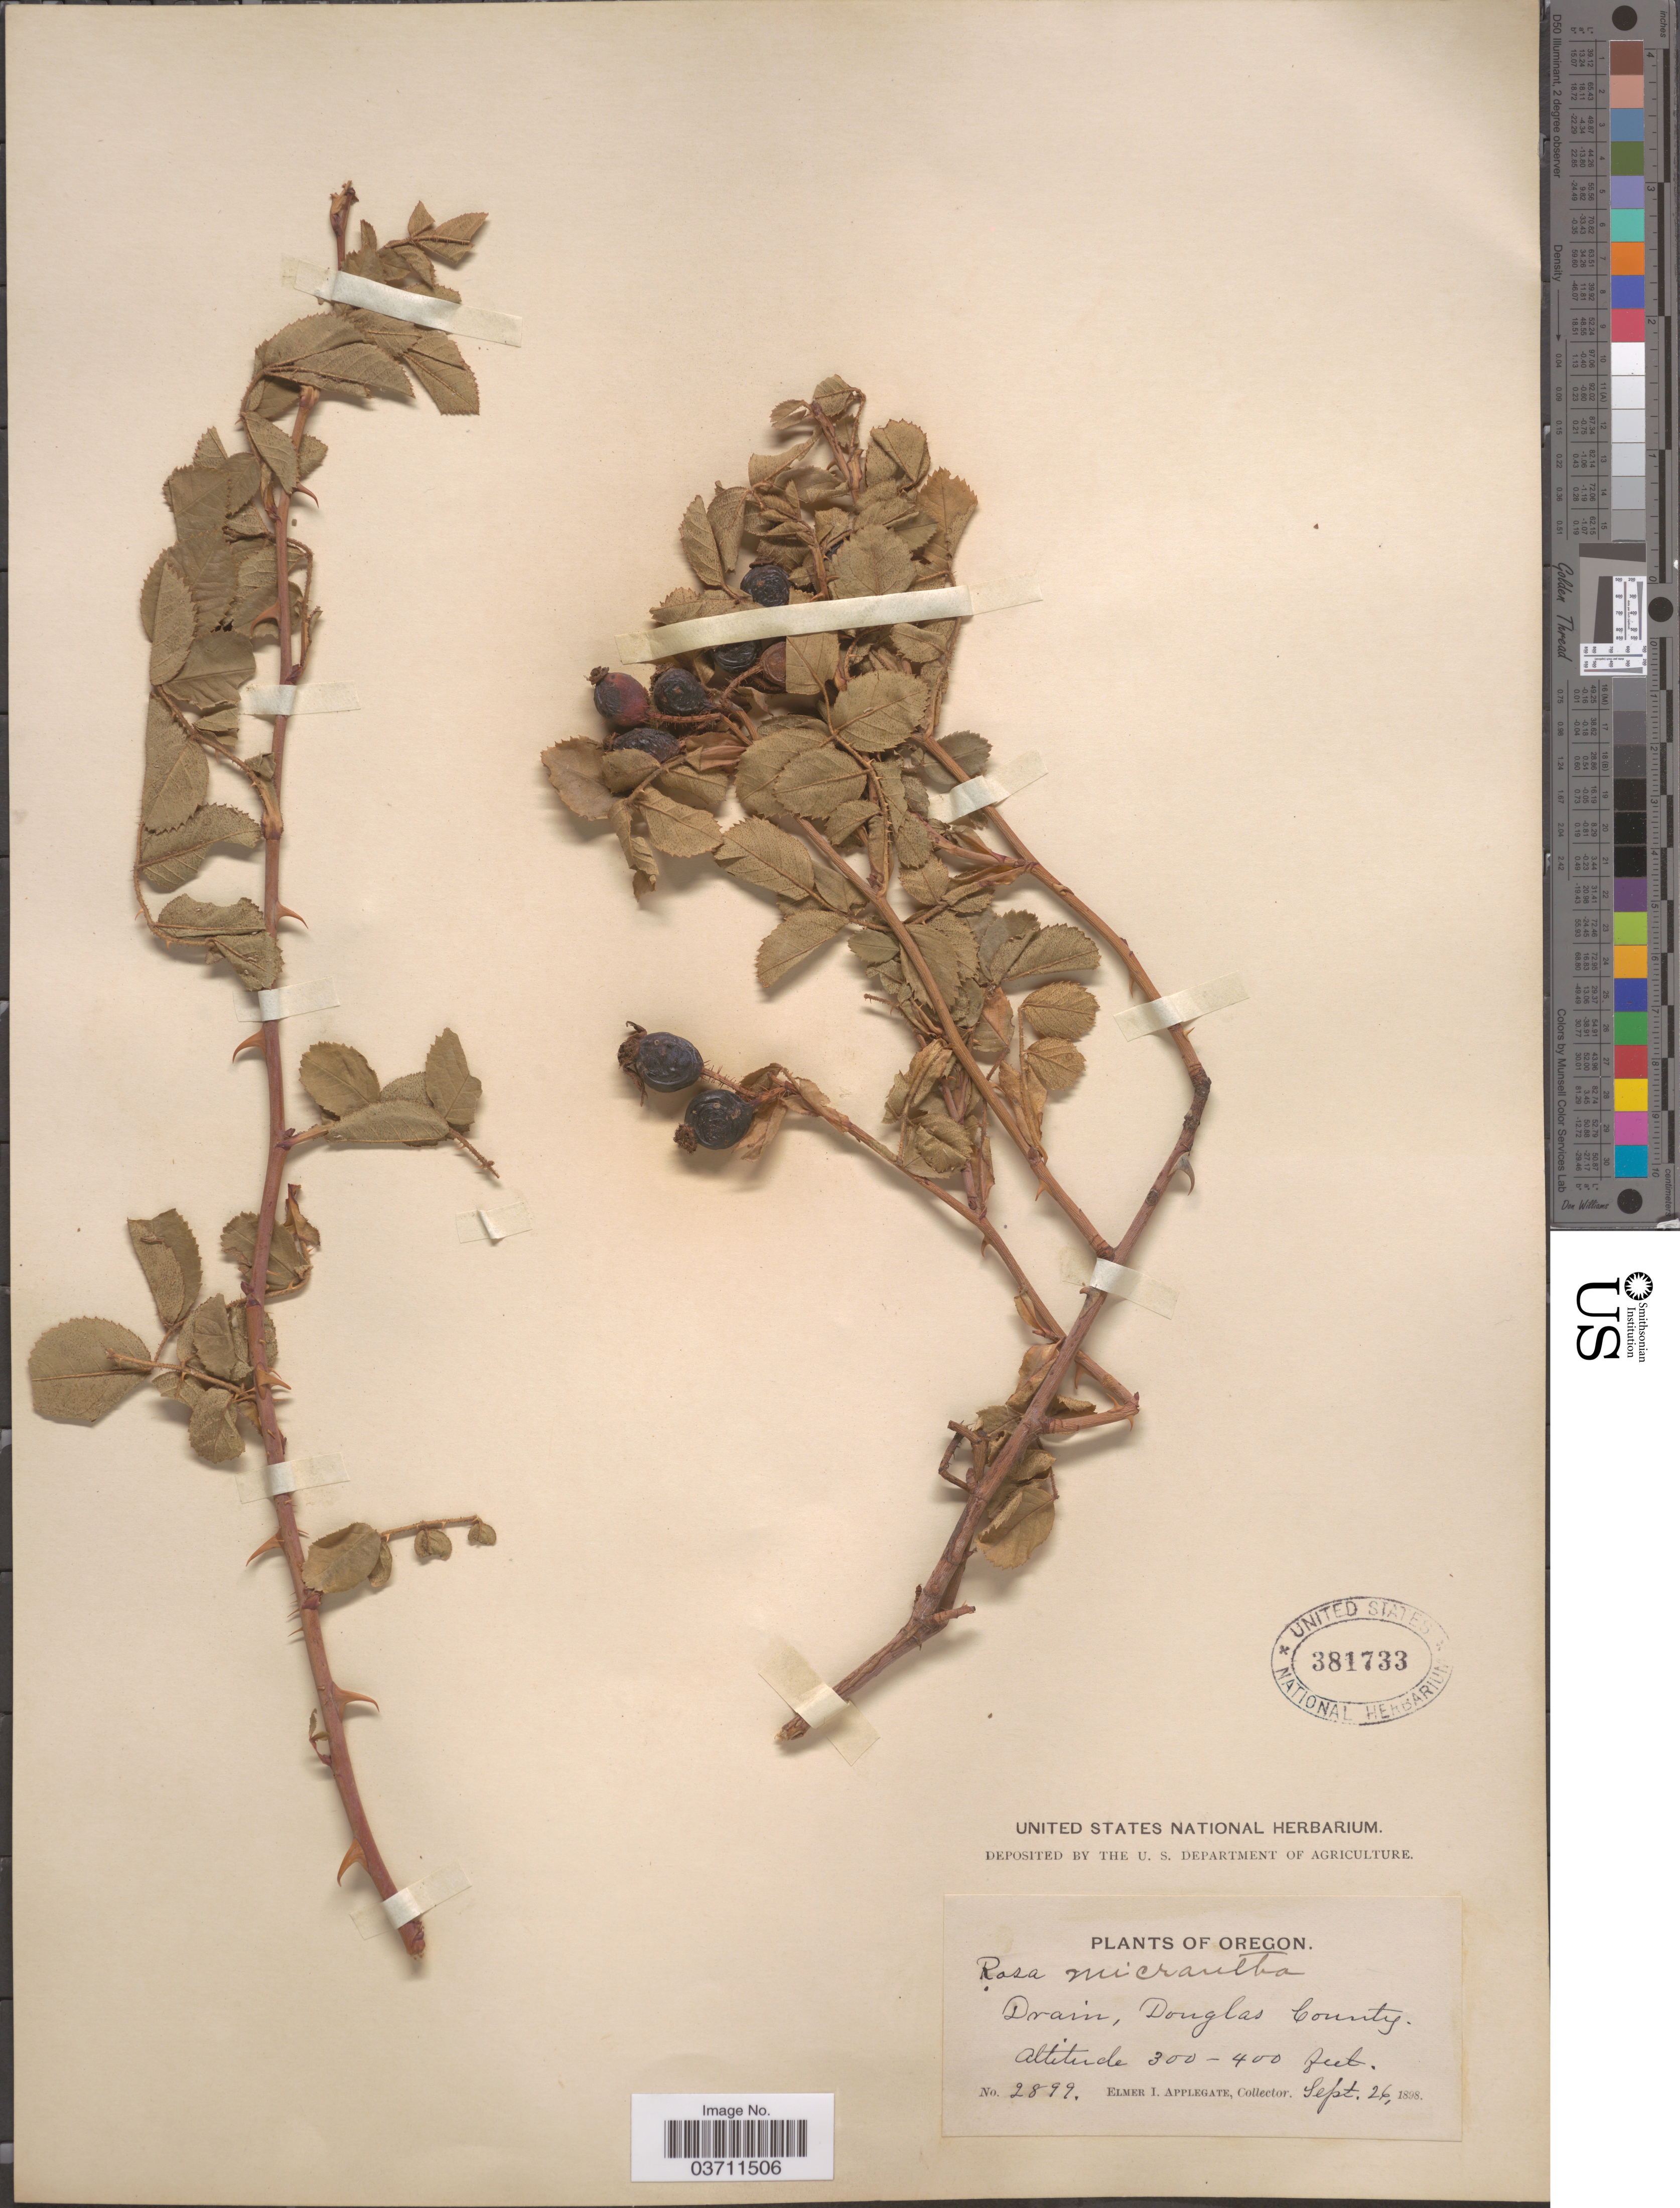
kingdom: Plantae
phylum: Tracheophyta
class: Magnoliopsida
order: Rosales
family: Rosaceae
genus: Rosa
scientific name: Rosa micrantha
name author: Borrer ex Small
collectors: E. I. Applegate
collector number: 2899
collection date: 1898-09-26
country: United States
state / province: Oregon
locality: Drain, Douglas County.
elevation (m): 91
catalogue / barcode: US 381733